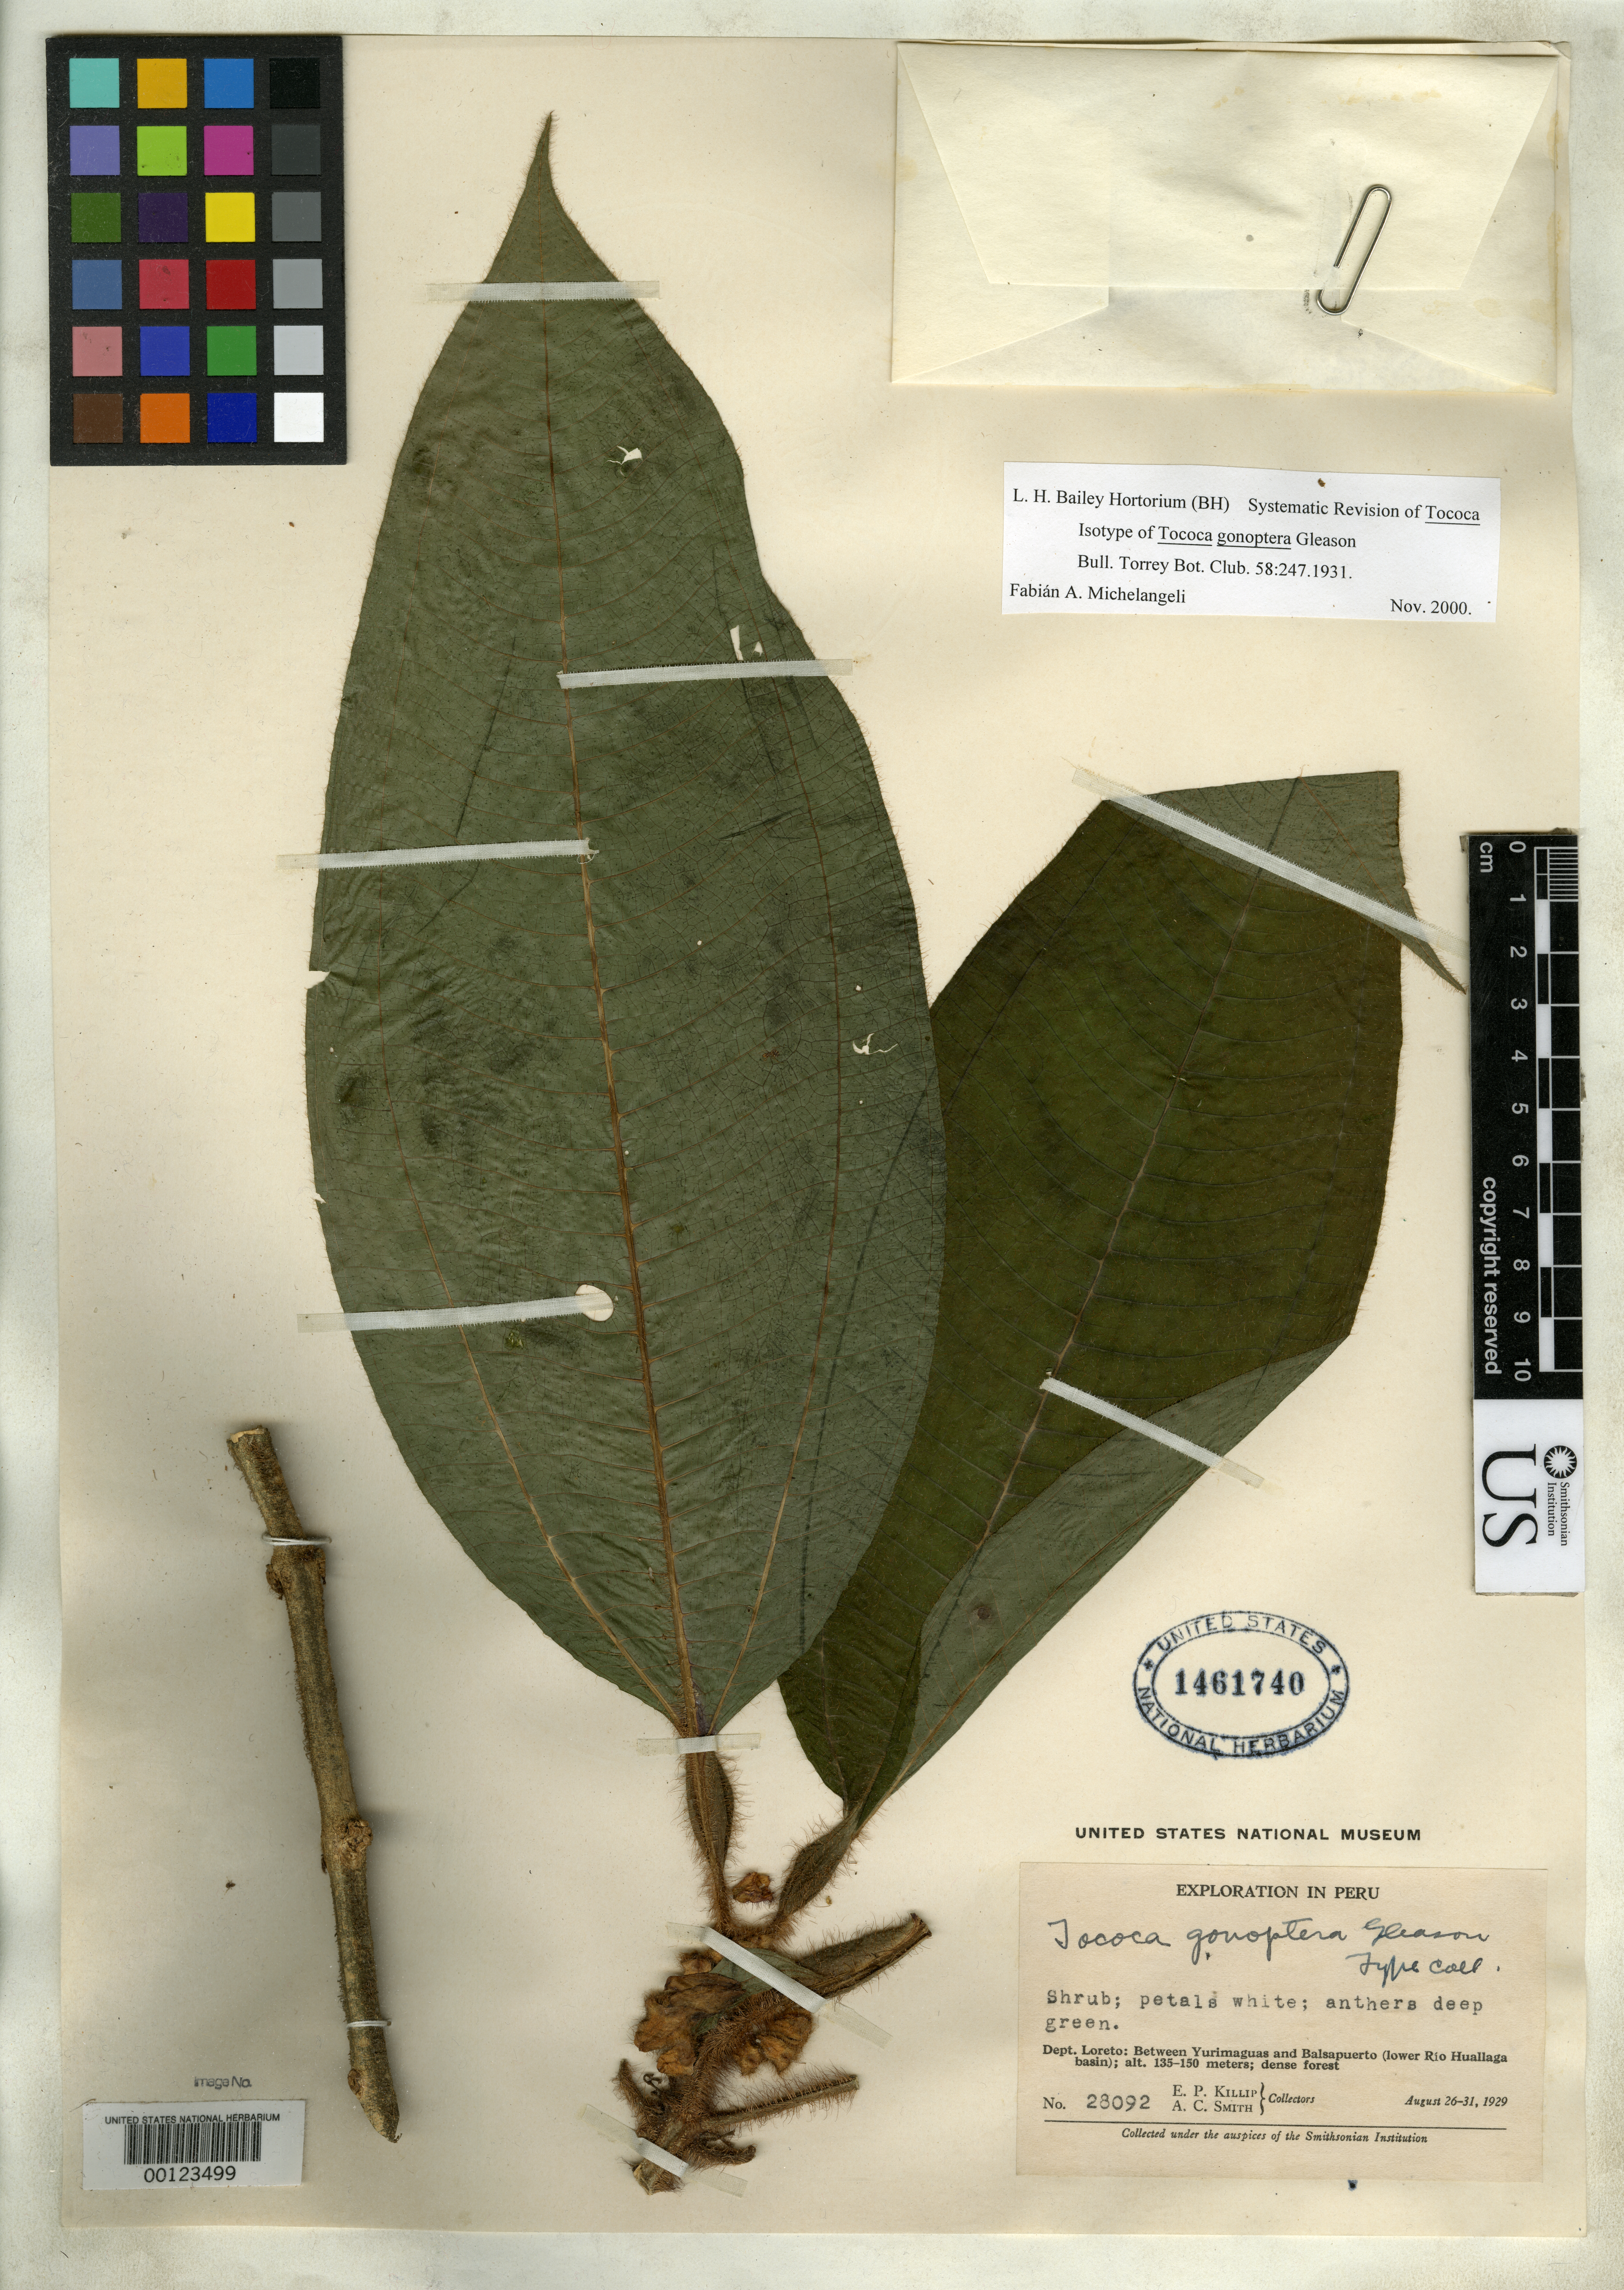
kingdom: Plantae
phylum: Tracheophyta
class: Magnoliopsida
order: Myrtales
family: Melastomataceae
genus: Tococa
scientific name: Tococa gonoptera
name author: Gleason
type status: Isotype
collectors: E. P. Killip & A. C. Smith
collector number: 28092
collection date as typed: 26 Aug 1929 to 31 Aug 1929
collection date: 1929-08-26/1929-08-31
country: Peru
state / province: Loreto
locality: Between Yurimaguas and Balsapuerto, lower Rio Huallaga Basin.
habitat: Dense forest.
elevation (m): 135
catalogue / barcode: US 1461740